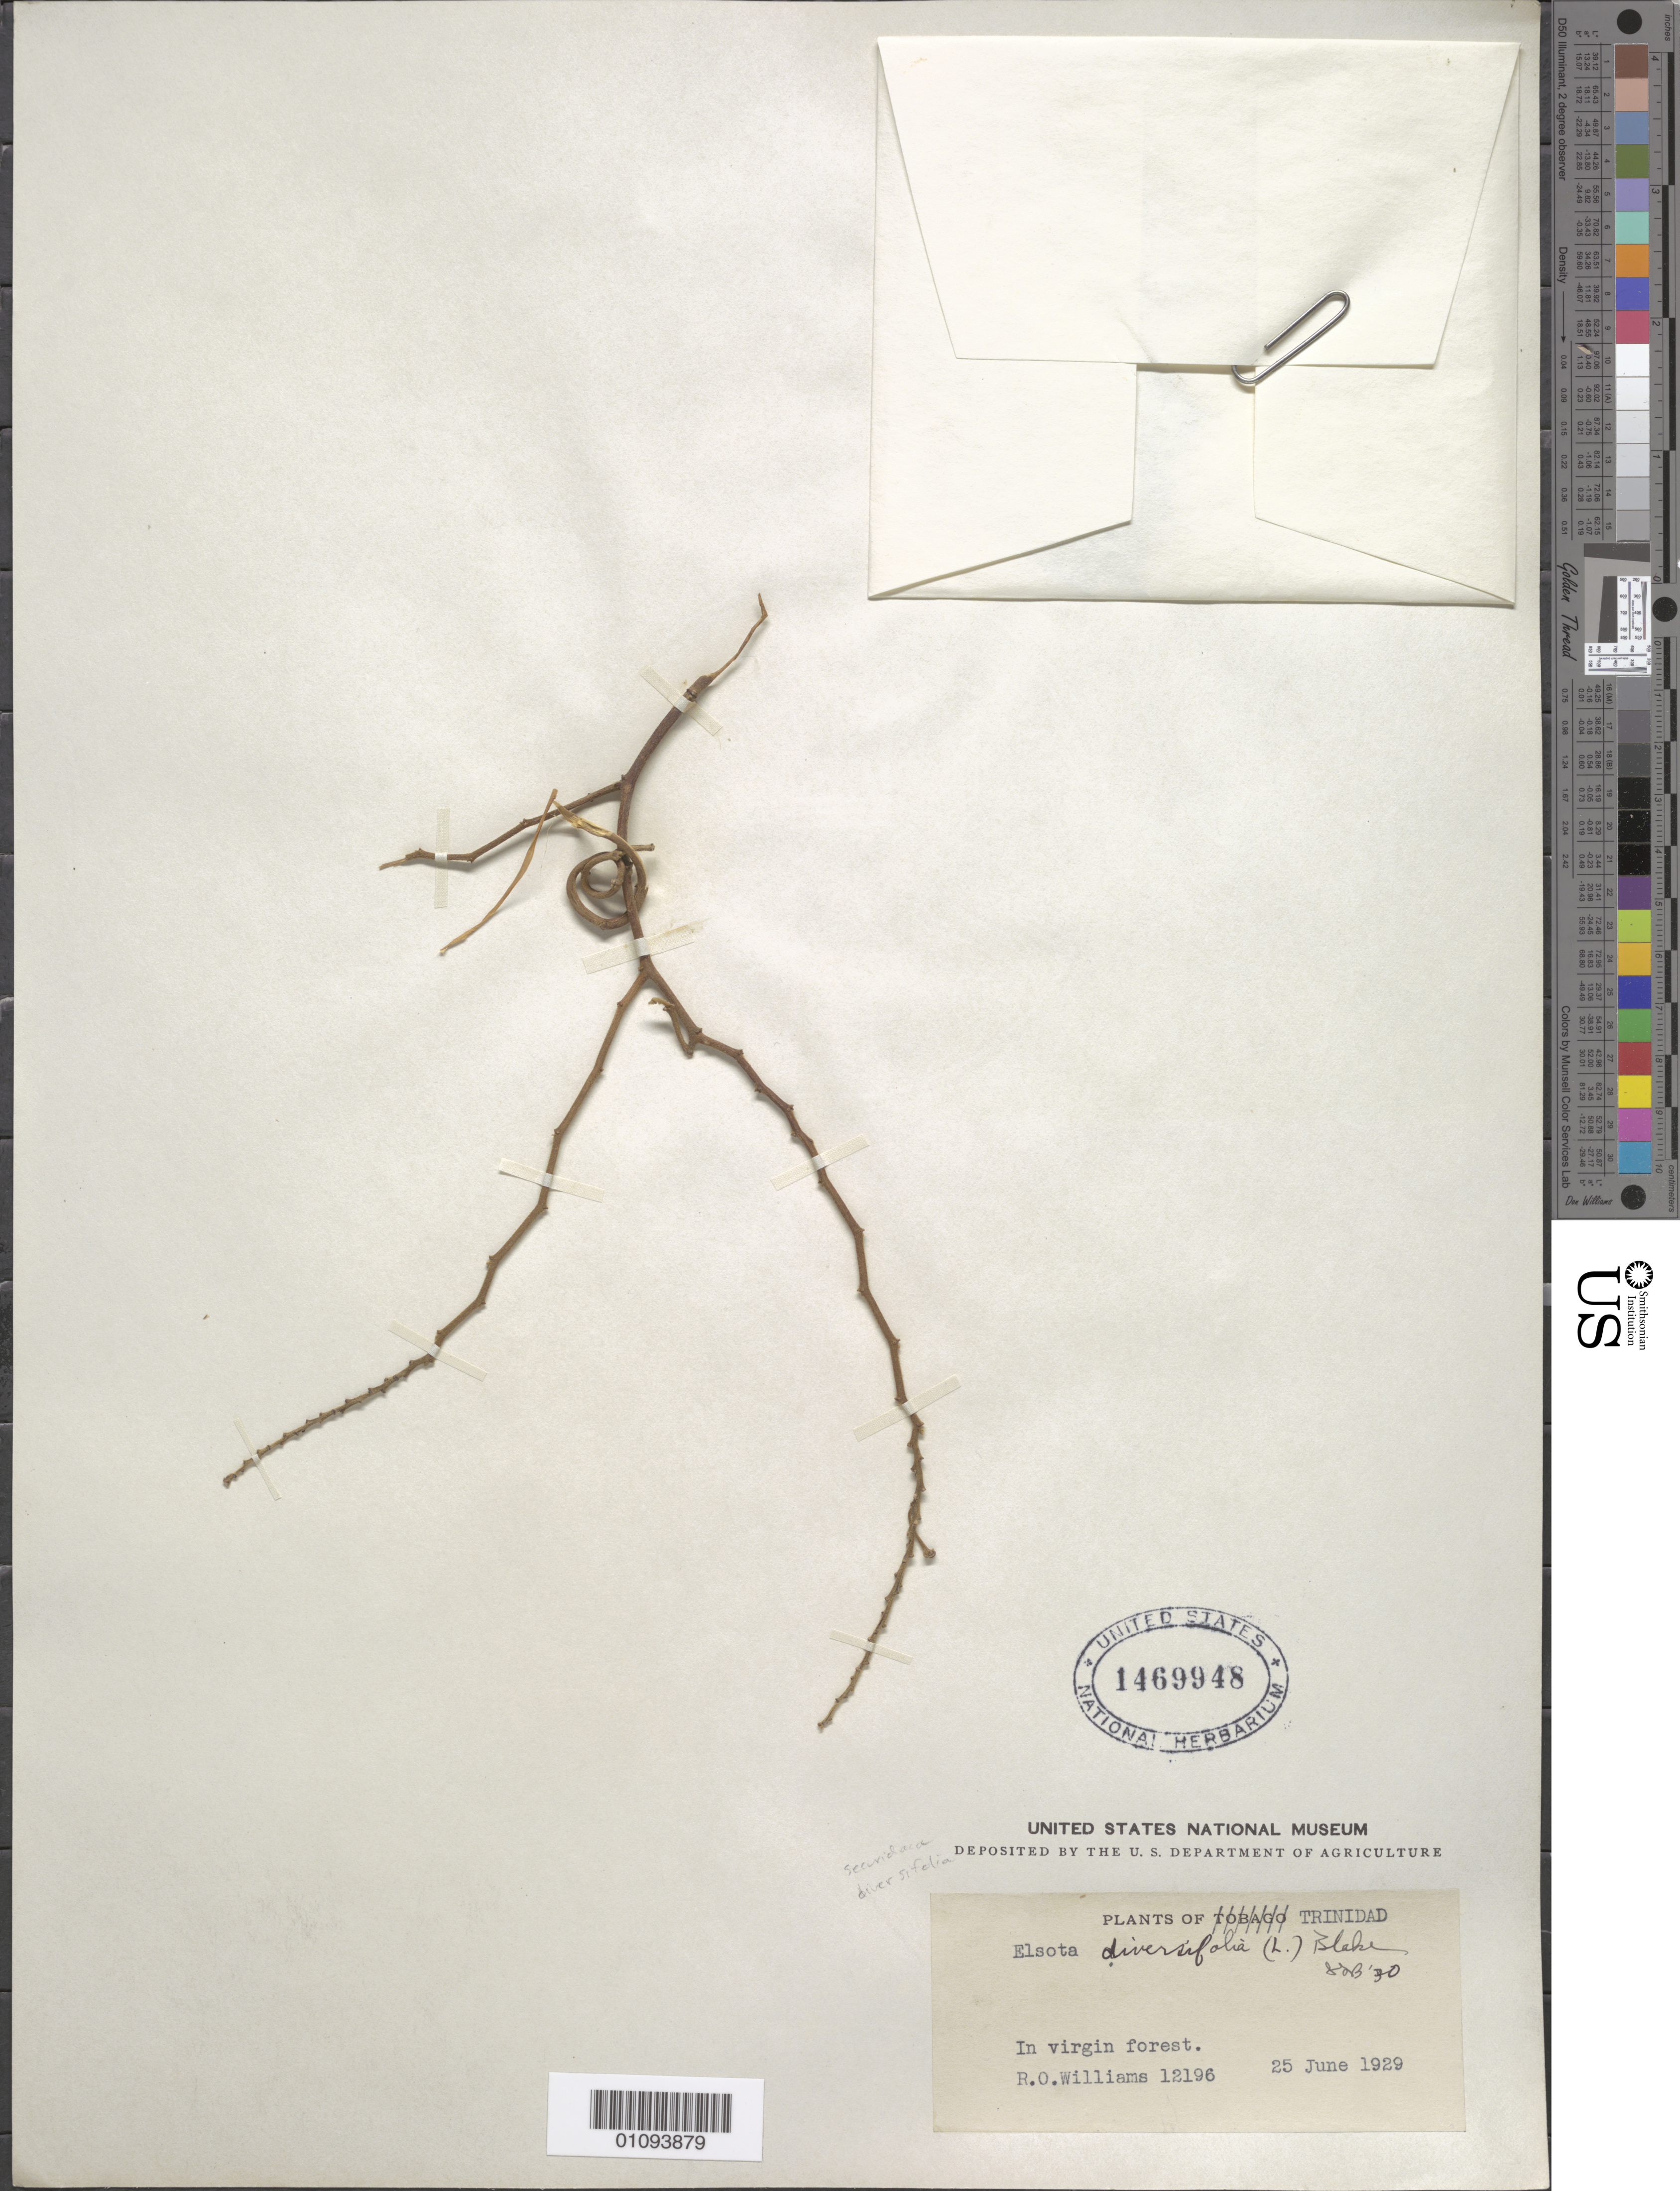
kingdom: Plantae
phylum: Tracheophyta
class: Magnoliopsida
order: Fabales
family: Polygalaceae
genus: Securidaca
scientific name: Securidaca diversifolia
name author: (L.) S.F. Blake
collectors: R. O. Williams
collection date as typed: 25 Jun 1929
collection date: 1929-06-25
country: Trinidad and Tobago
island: Trinidad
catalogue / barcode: US 1469948